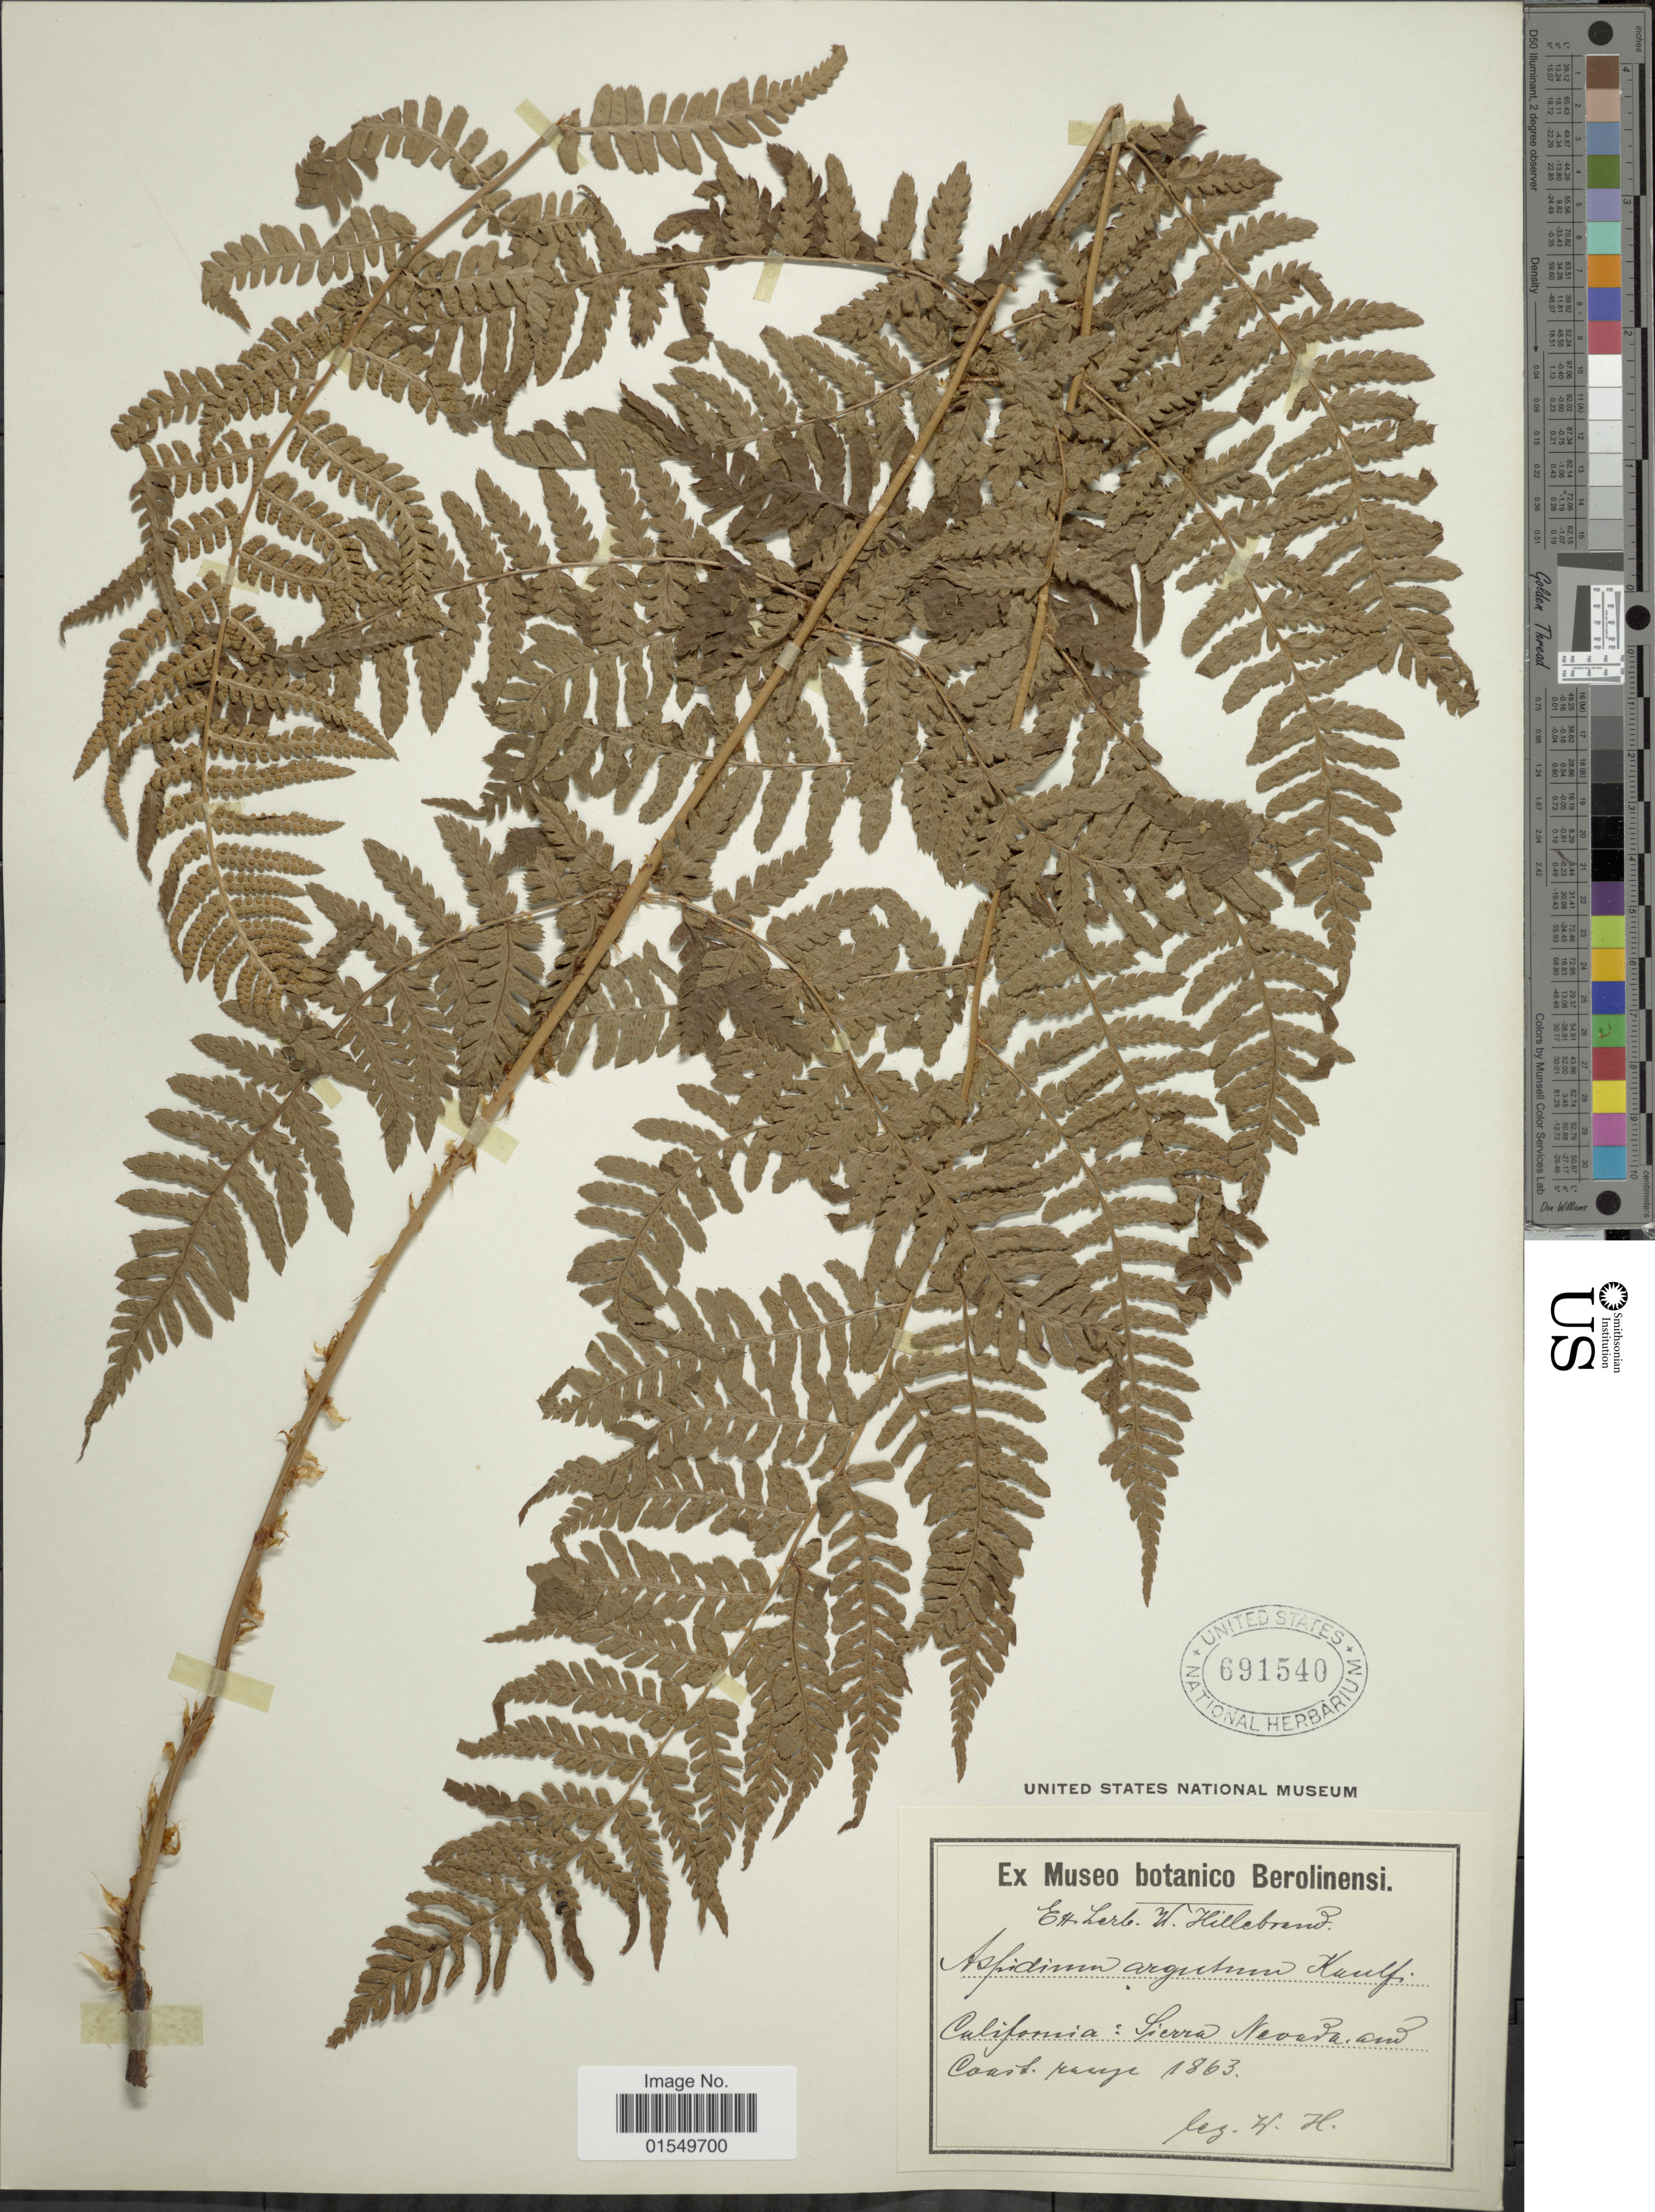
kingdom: Plantae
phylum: Tracheophyta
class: Polypodiopsida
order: Polypodiales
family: Dryopteridaceae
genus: Dryopteris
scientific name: Dryopteris arguta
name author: (Kaulf.) Maxon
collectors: W. Hillebrand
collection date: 1863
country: United States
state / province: California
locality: California: Sierra Nevada and Coast range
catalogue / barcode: US 691540